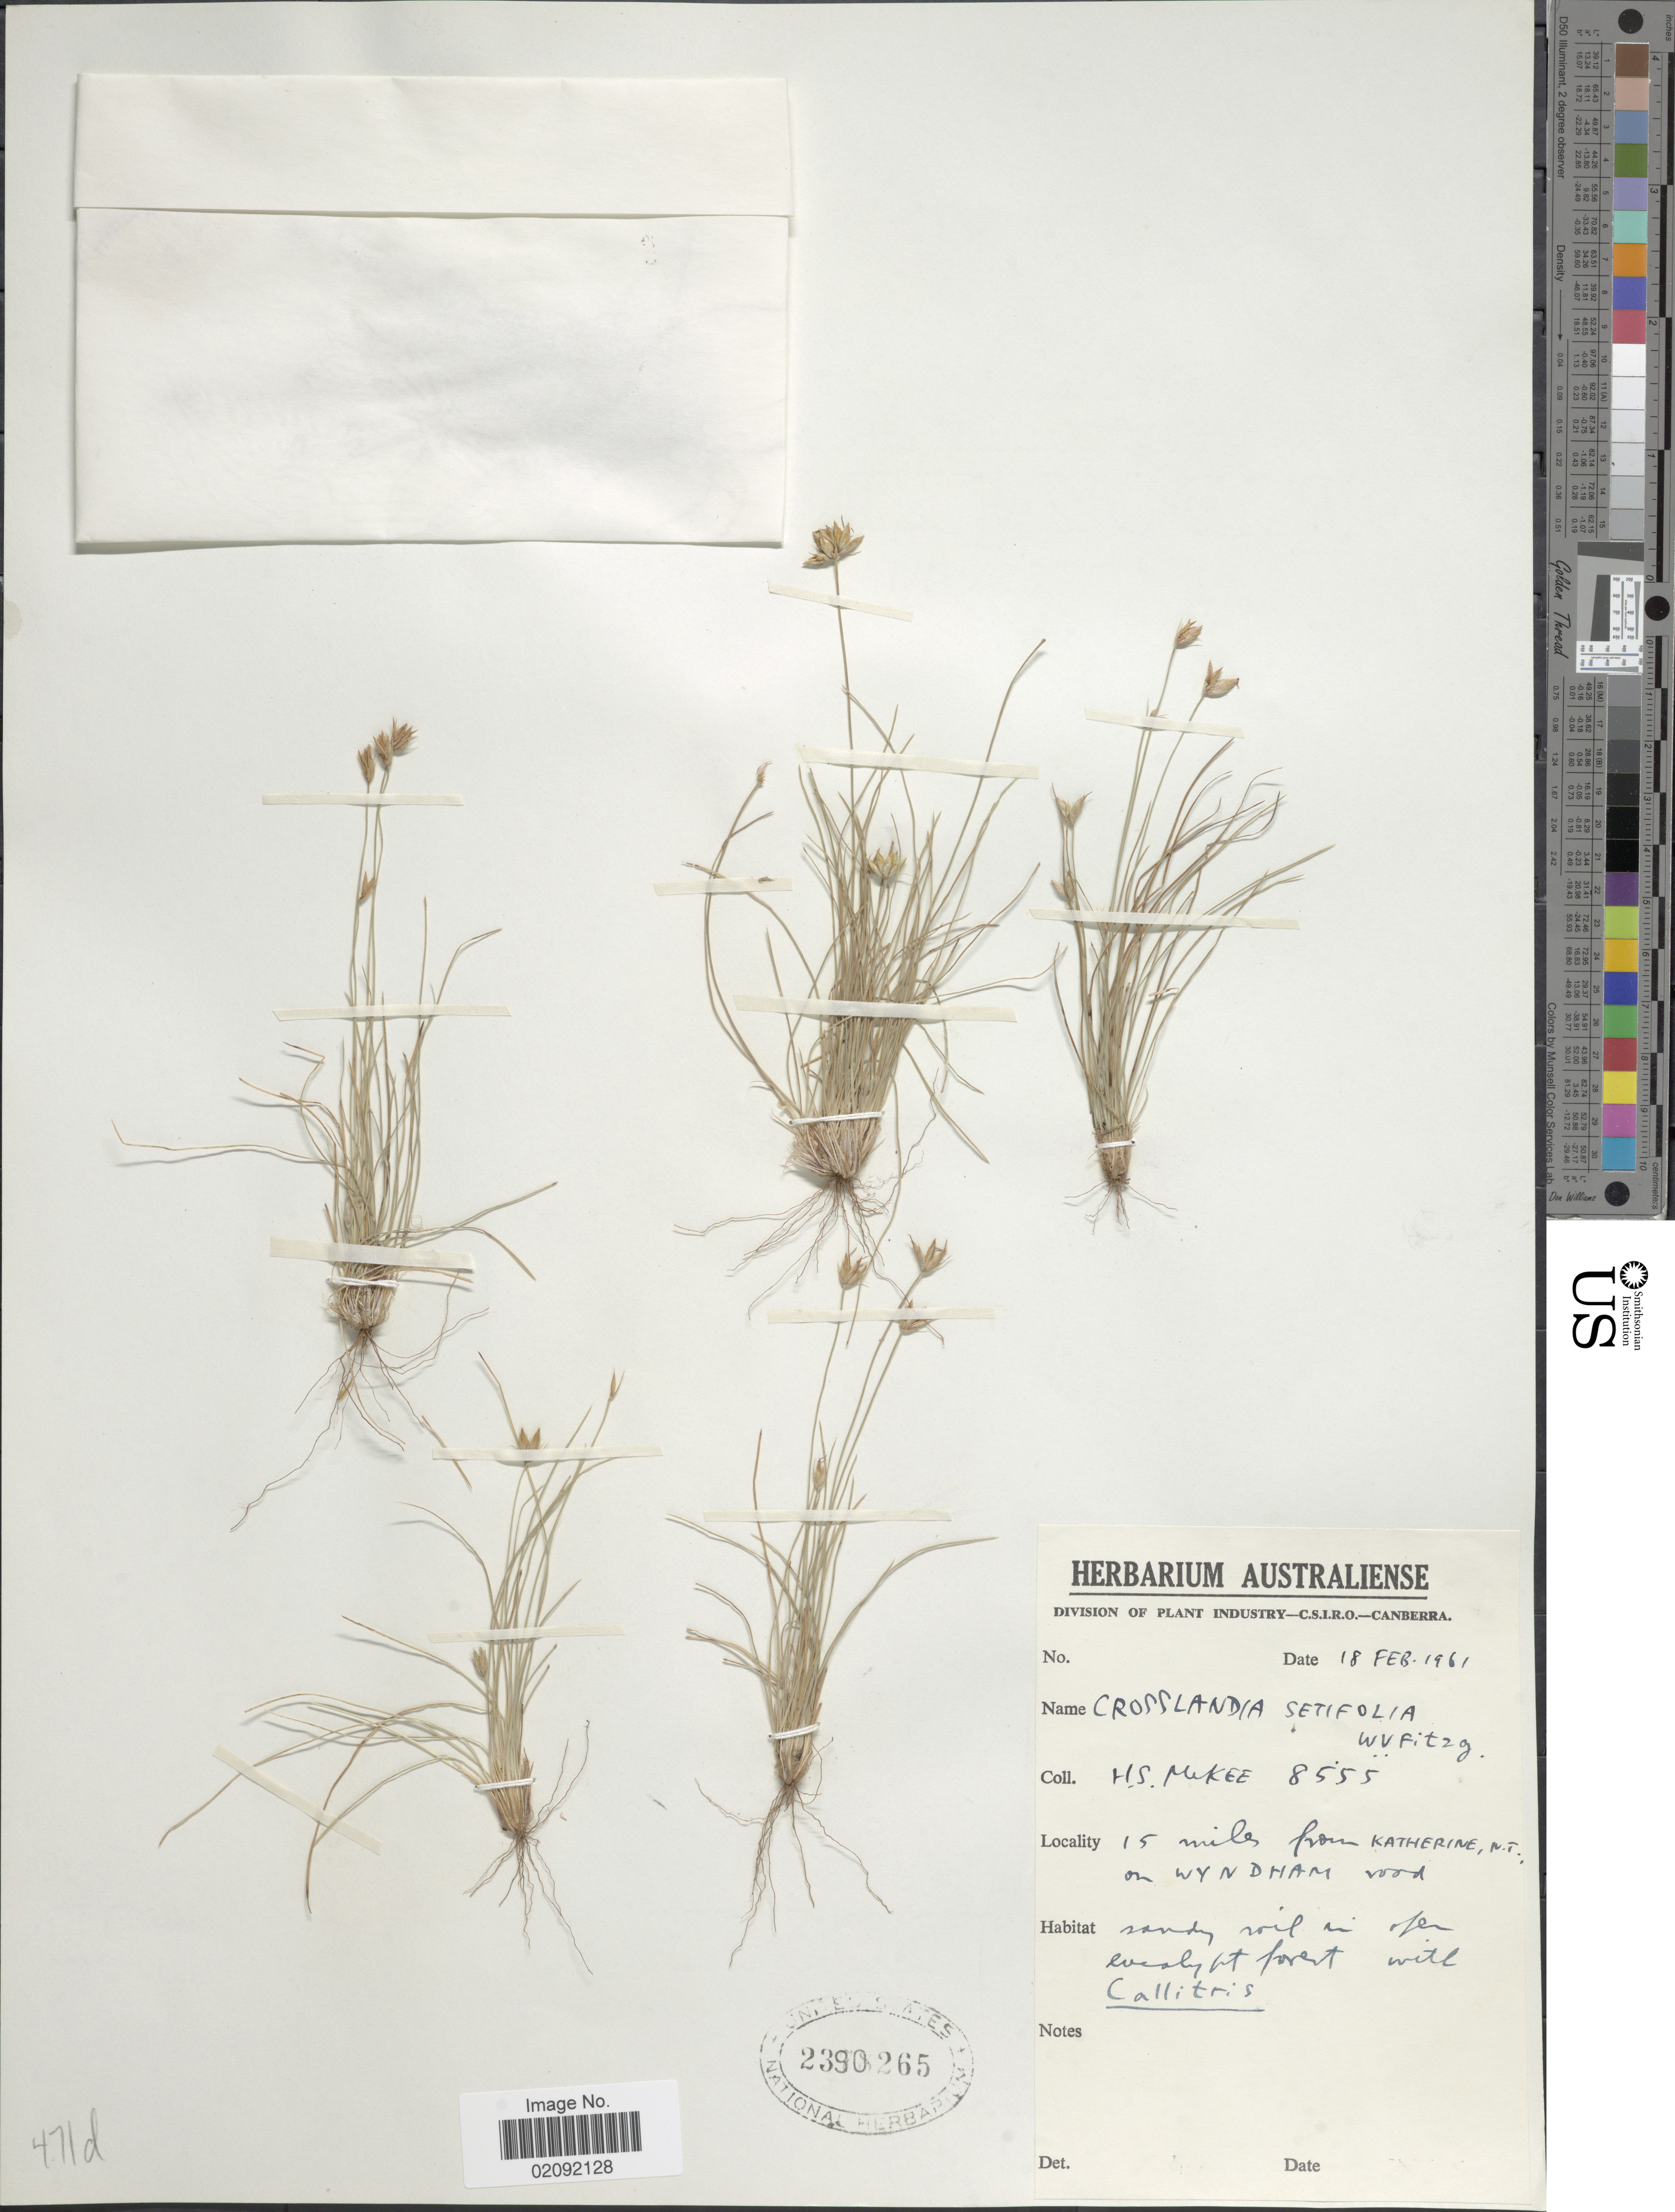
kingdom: Plantae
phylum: Tracheophyta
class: Liliopsida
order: Poales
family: Cyperaceae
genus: Fimbristylis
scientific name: Fimbristylis crosslandii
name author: Roalson et al.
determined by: Strong, Mark T., (BOT), Smithsonian Institution - National Museum of Natural History (UNITED STATES)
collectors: H. S. McKee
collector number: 8555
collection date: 1961-02-18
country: Australia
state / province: Northern Territory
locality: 15 miles from Katherine, on Wyndham road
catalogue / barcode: US 2390265